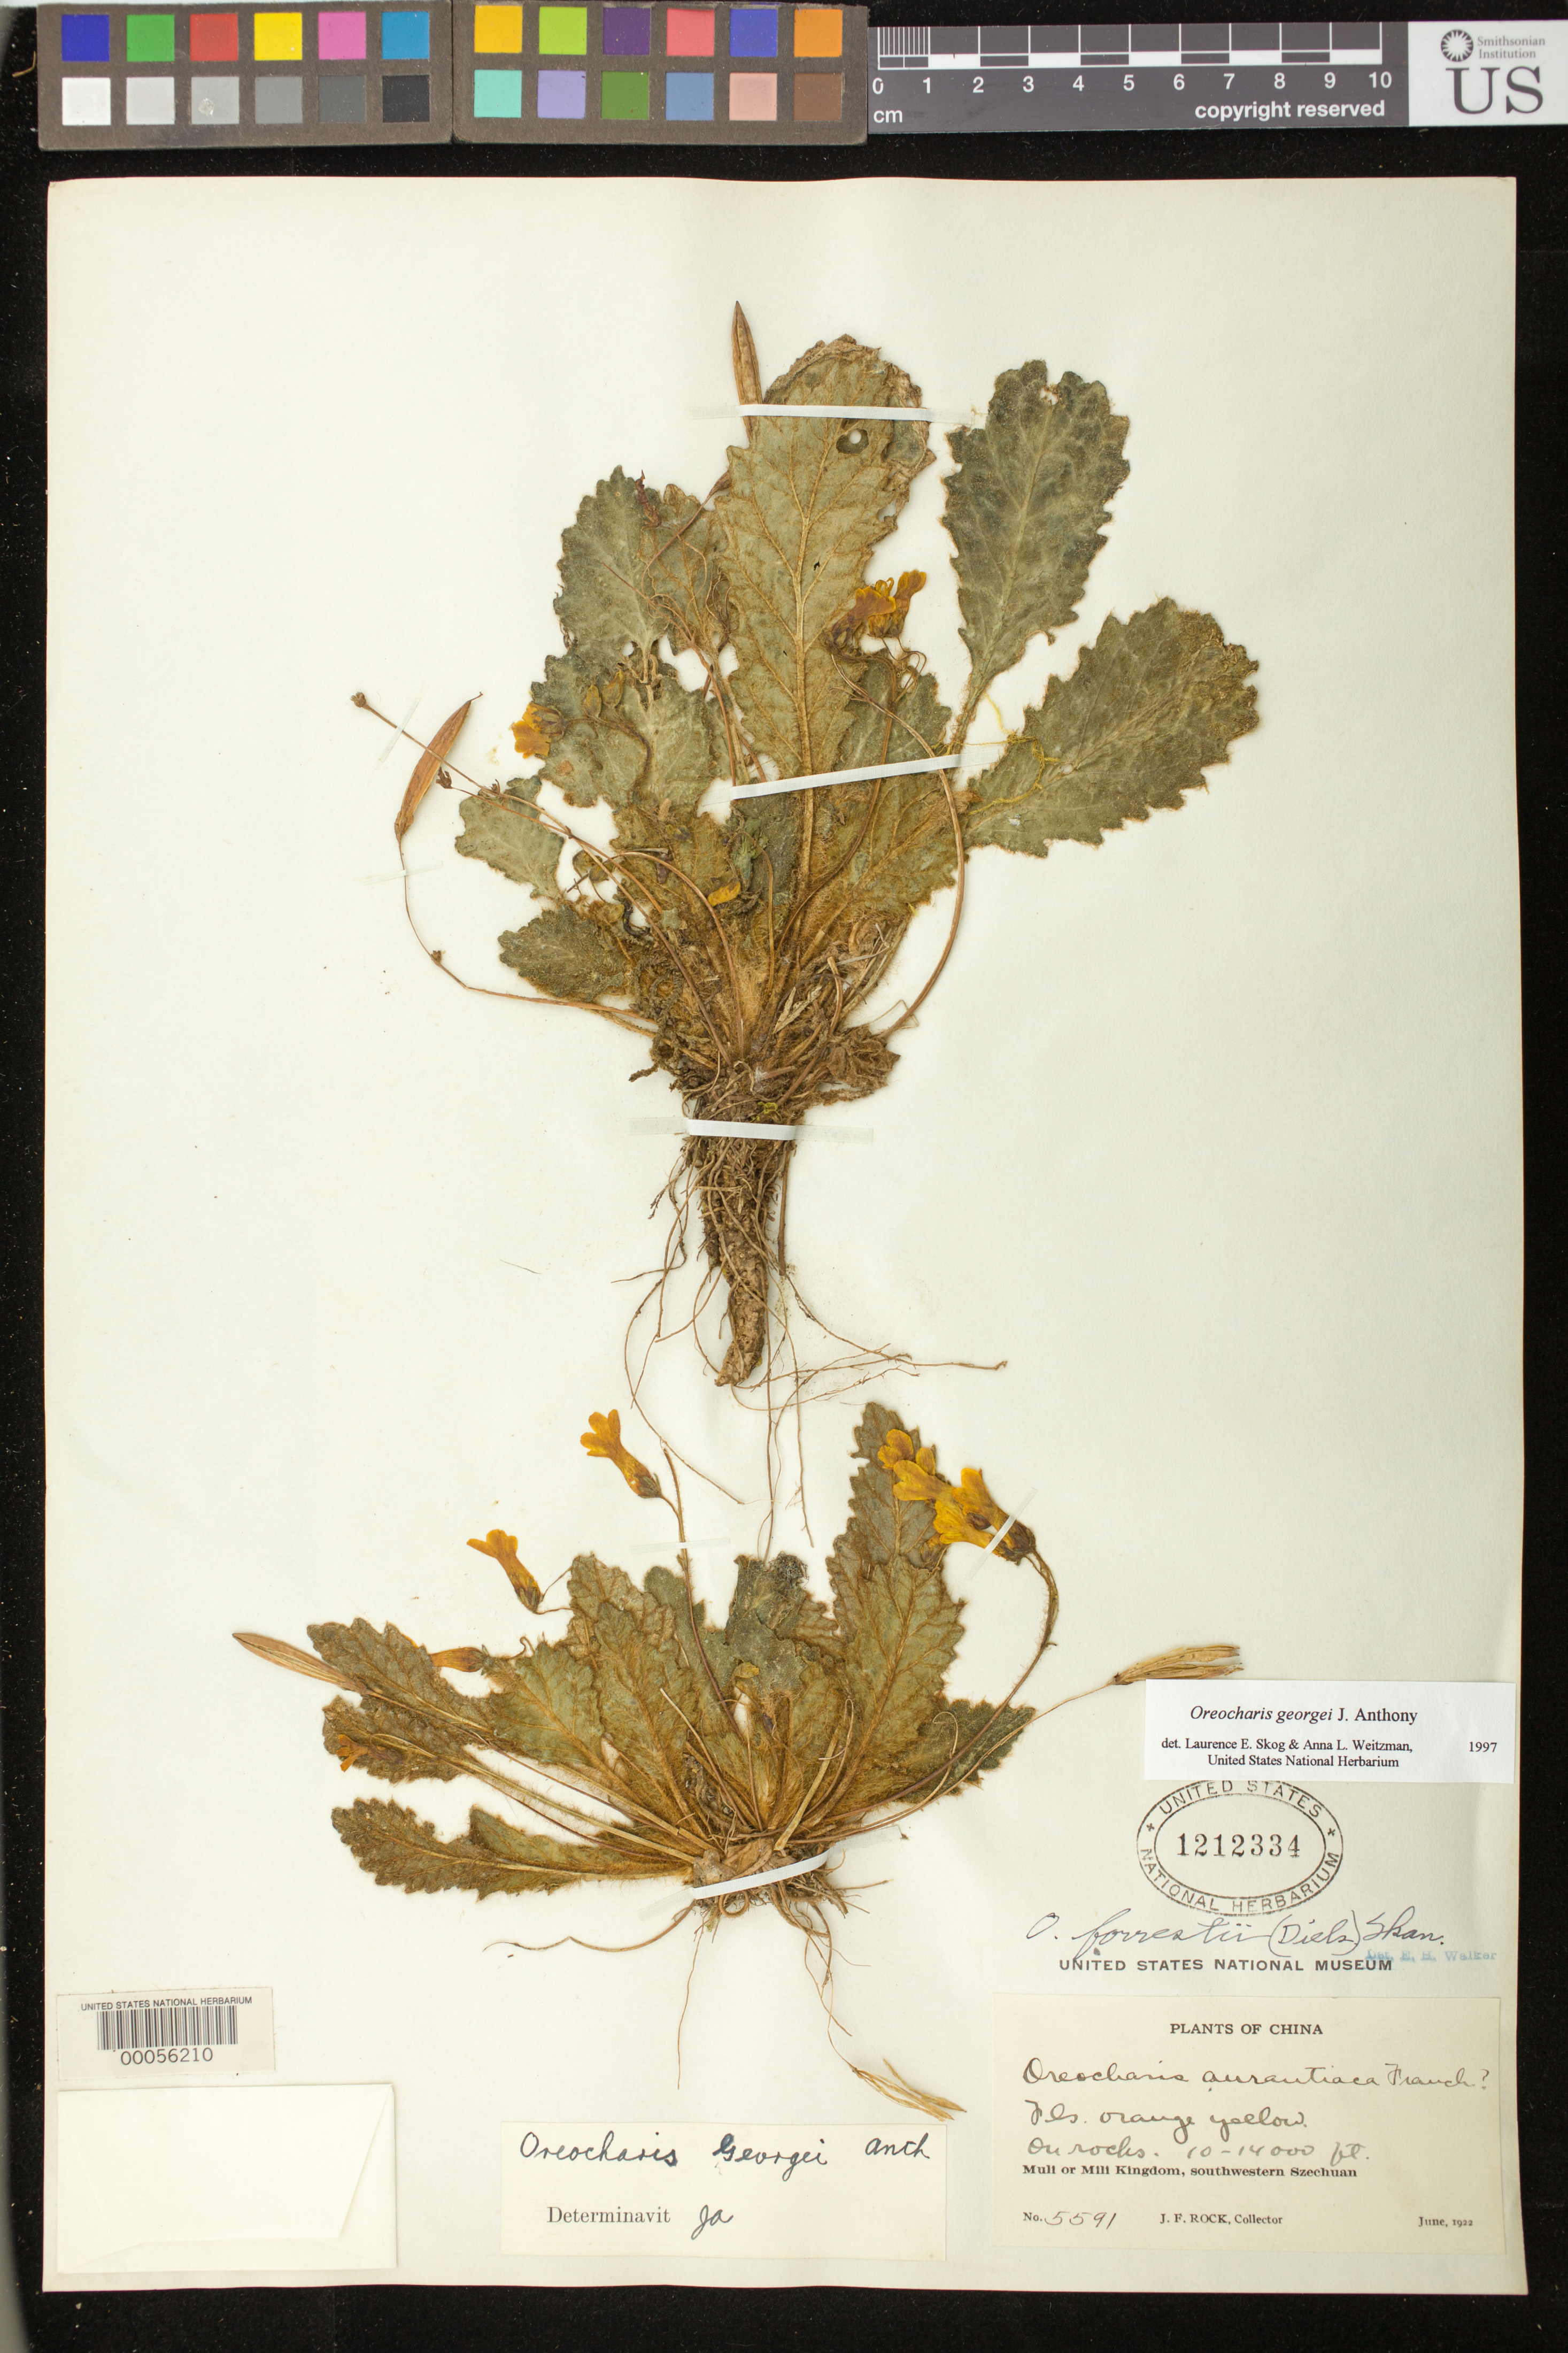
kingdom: Plantae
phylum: Tracheophyta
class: Magnoliopsida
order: Lamiales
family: Gesneriaceae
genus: Oreocharis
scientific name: Oreocharis georgei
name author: J. Anthony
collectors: J. F. Rock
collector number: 5591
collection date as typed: Jun 1922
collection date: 1922-06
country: China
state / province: Sichuan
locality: Muli or mili kingdom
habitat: Rocks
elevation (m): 3048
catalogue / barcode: US 1212334